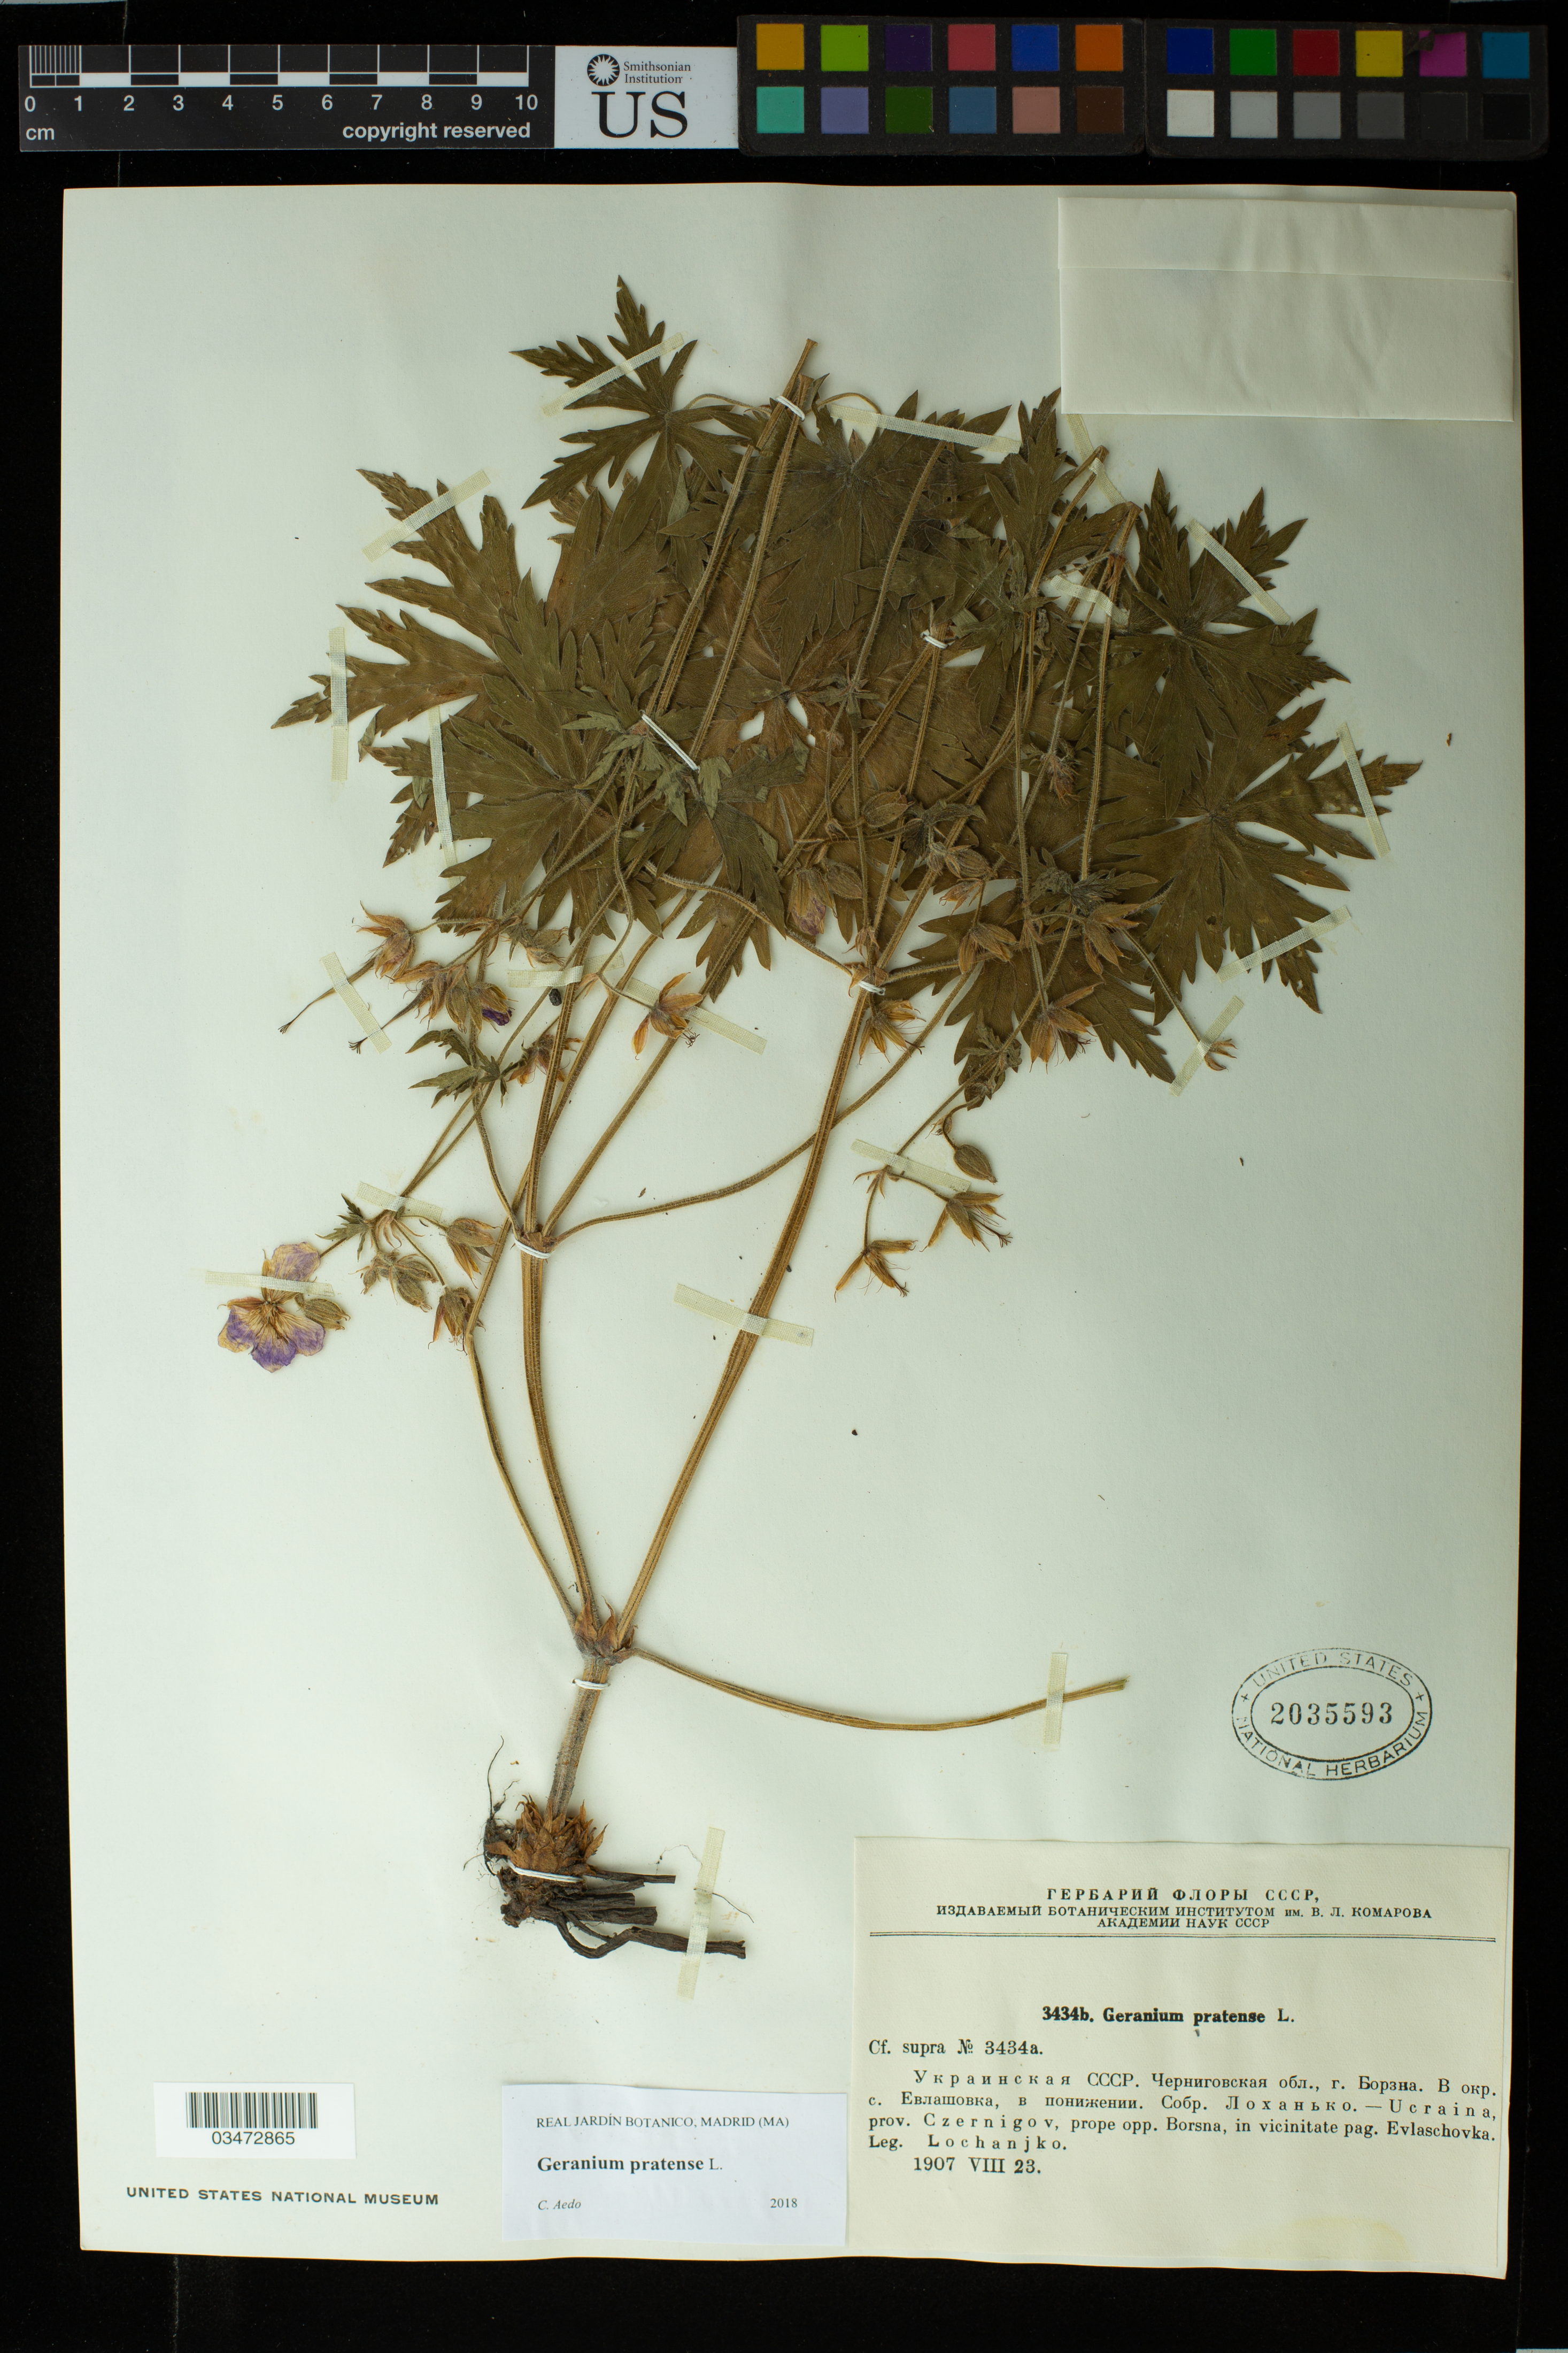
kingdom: Plantae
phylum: Tracheophyta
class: Magnoliopsida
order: Geraniales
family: Geraniaceae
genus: Geranium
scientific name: Geranium pratense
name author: L.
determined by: Aedo, C.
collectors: F. Lochanjko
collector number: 3434 a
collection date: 1907-08-23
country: Ukraine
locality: Prov. Czernigov (ol.) prope opp. Borsna, in vicinitate pag. Evlaschovka.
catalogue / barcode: US 2035593